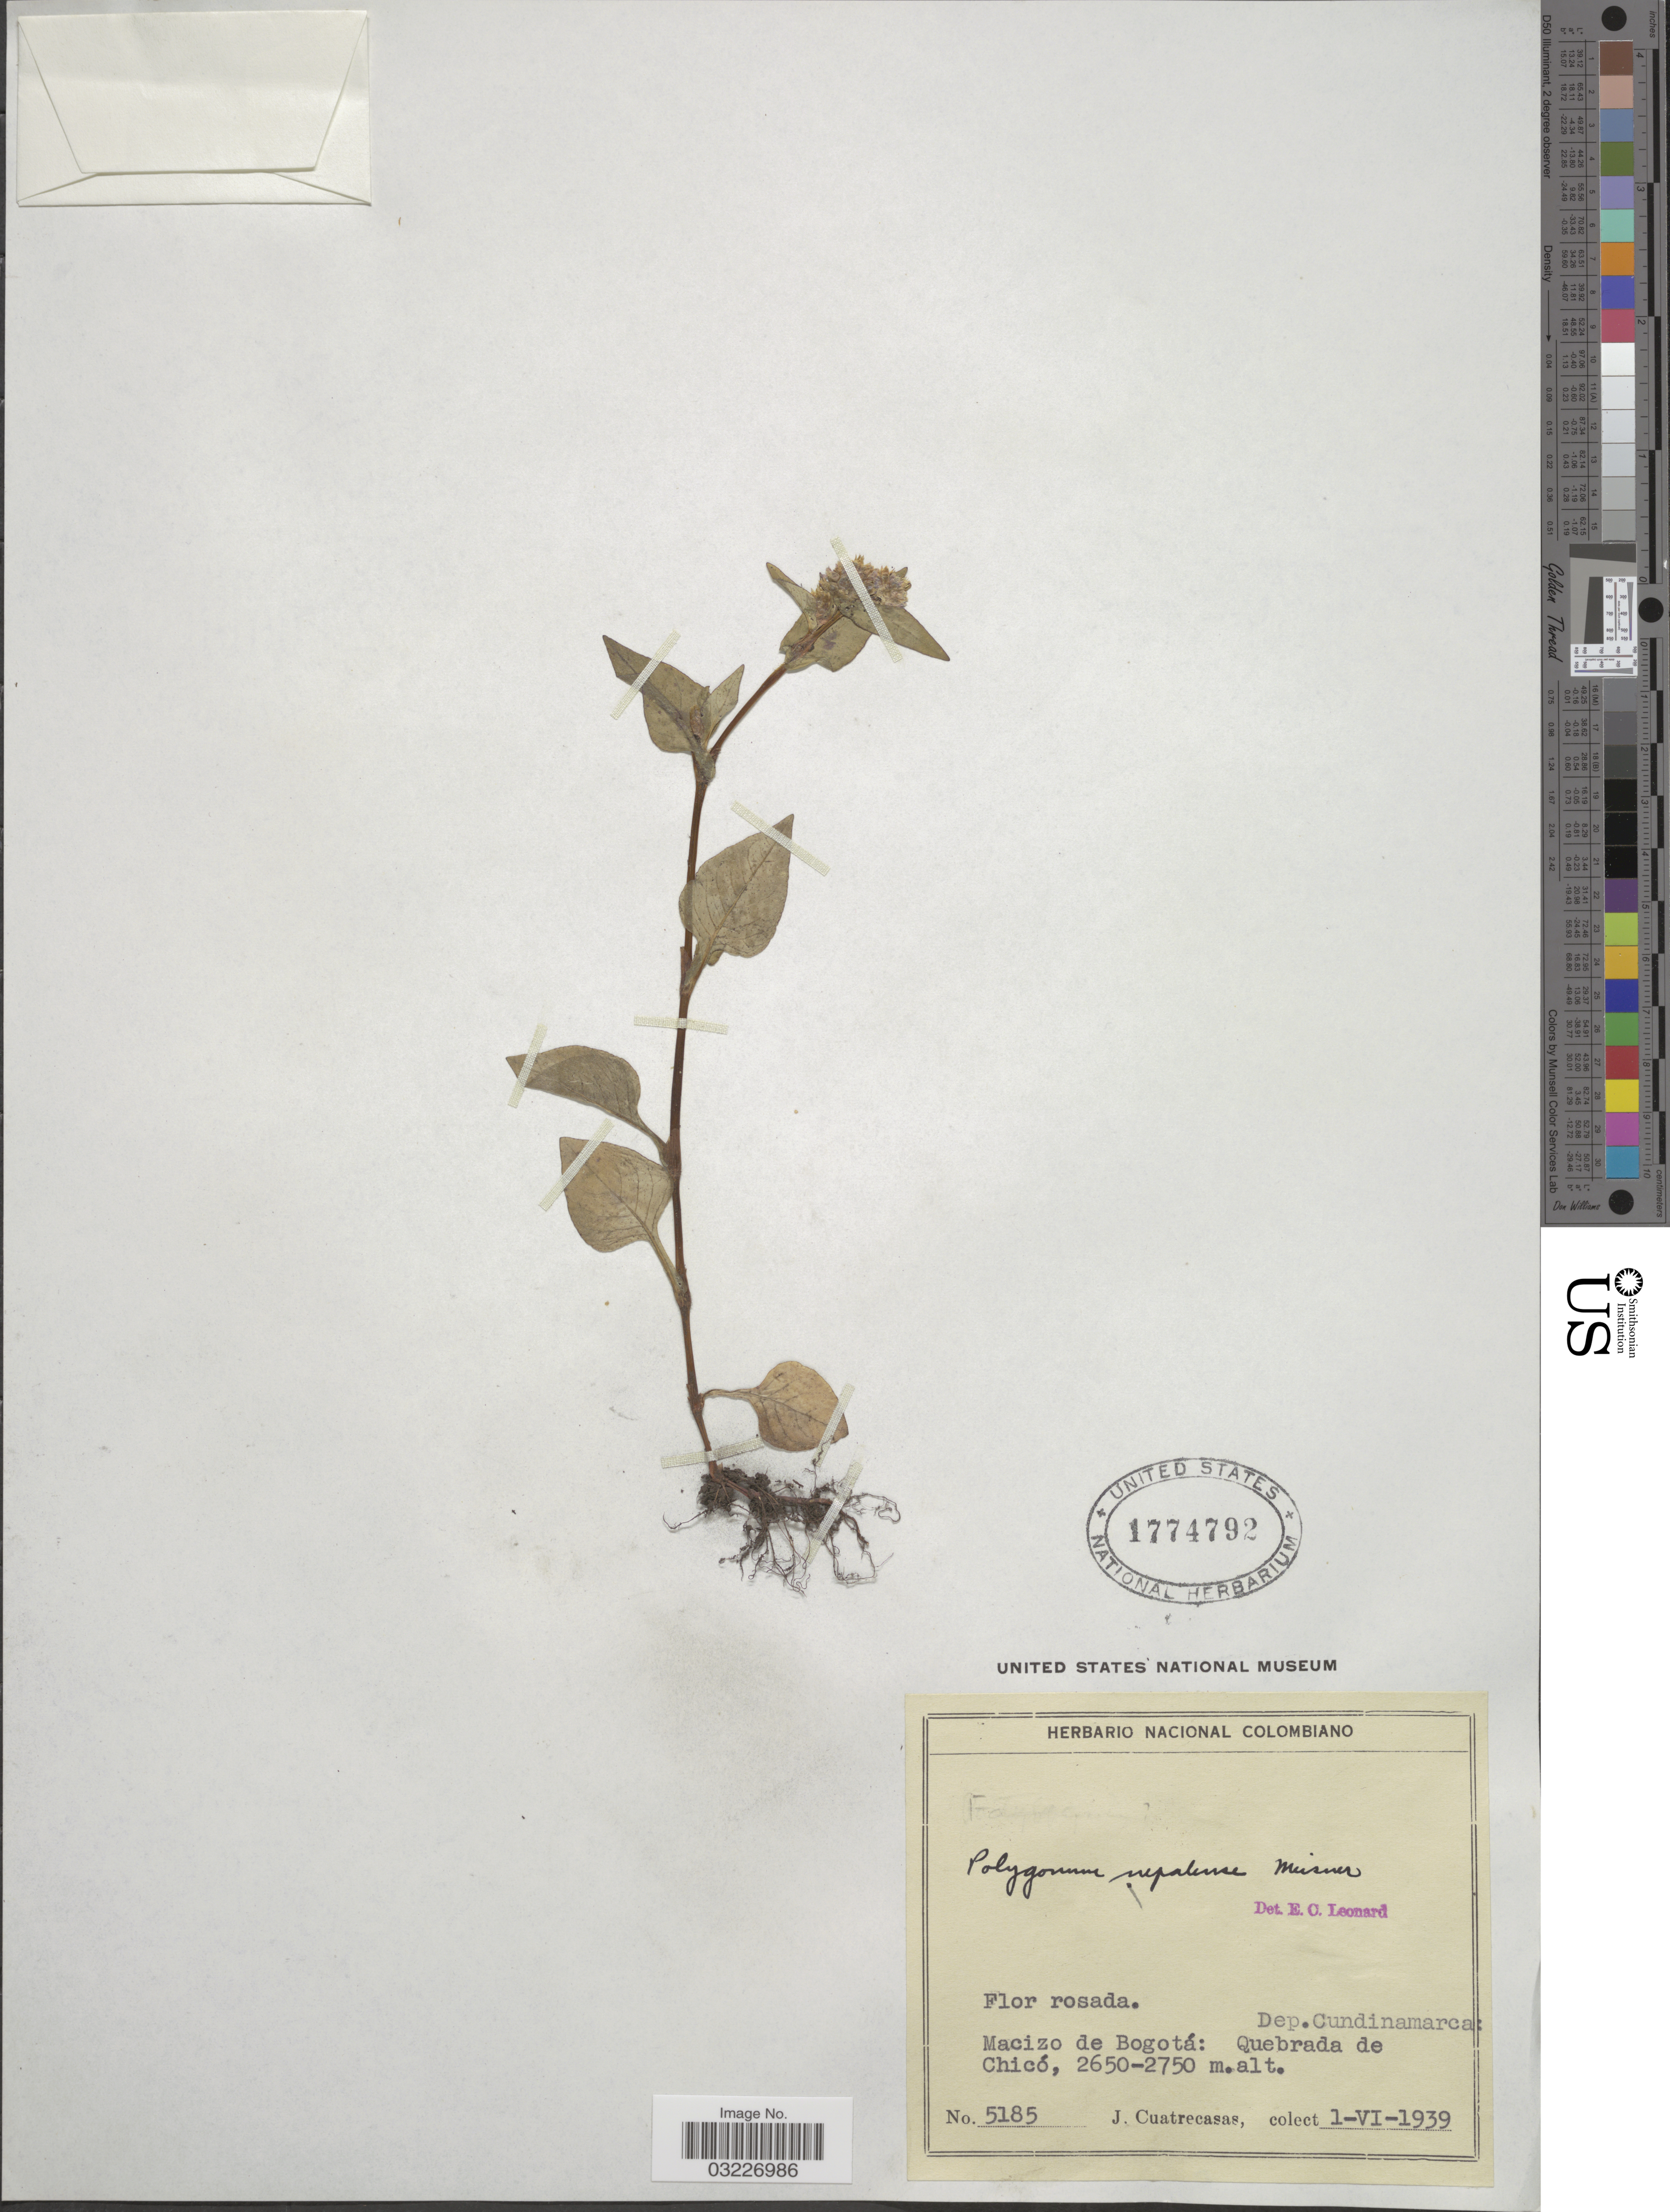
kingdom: Plantae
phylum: Tracheophyta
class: Magnoliopsida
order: Caryophyllales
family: Polygonaceae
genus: Polygonum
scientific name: Polygonum nepalense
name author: Meisn.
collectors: J. Cuatrecasas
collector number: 5185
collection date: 1939-06-01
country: Colombia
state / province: Cundinamarca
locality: Dep. Cundinamarca: Macizo de Bogotá: Quebrada de Chicó.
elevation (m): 2650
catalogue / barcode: US 1774792